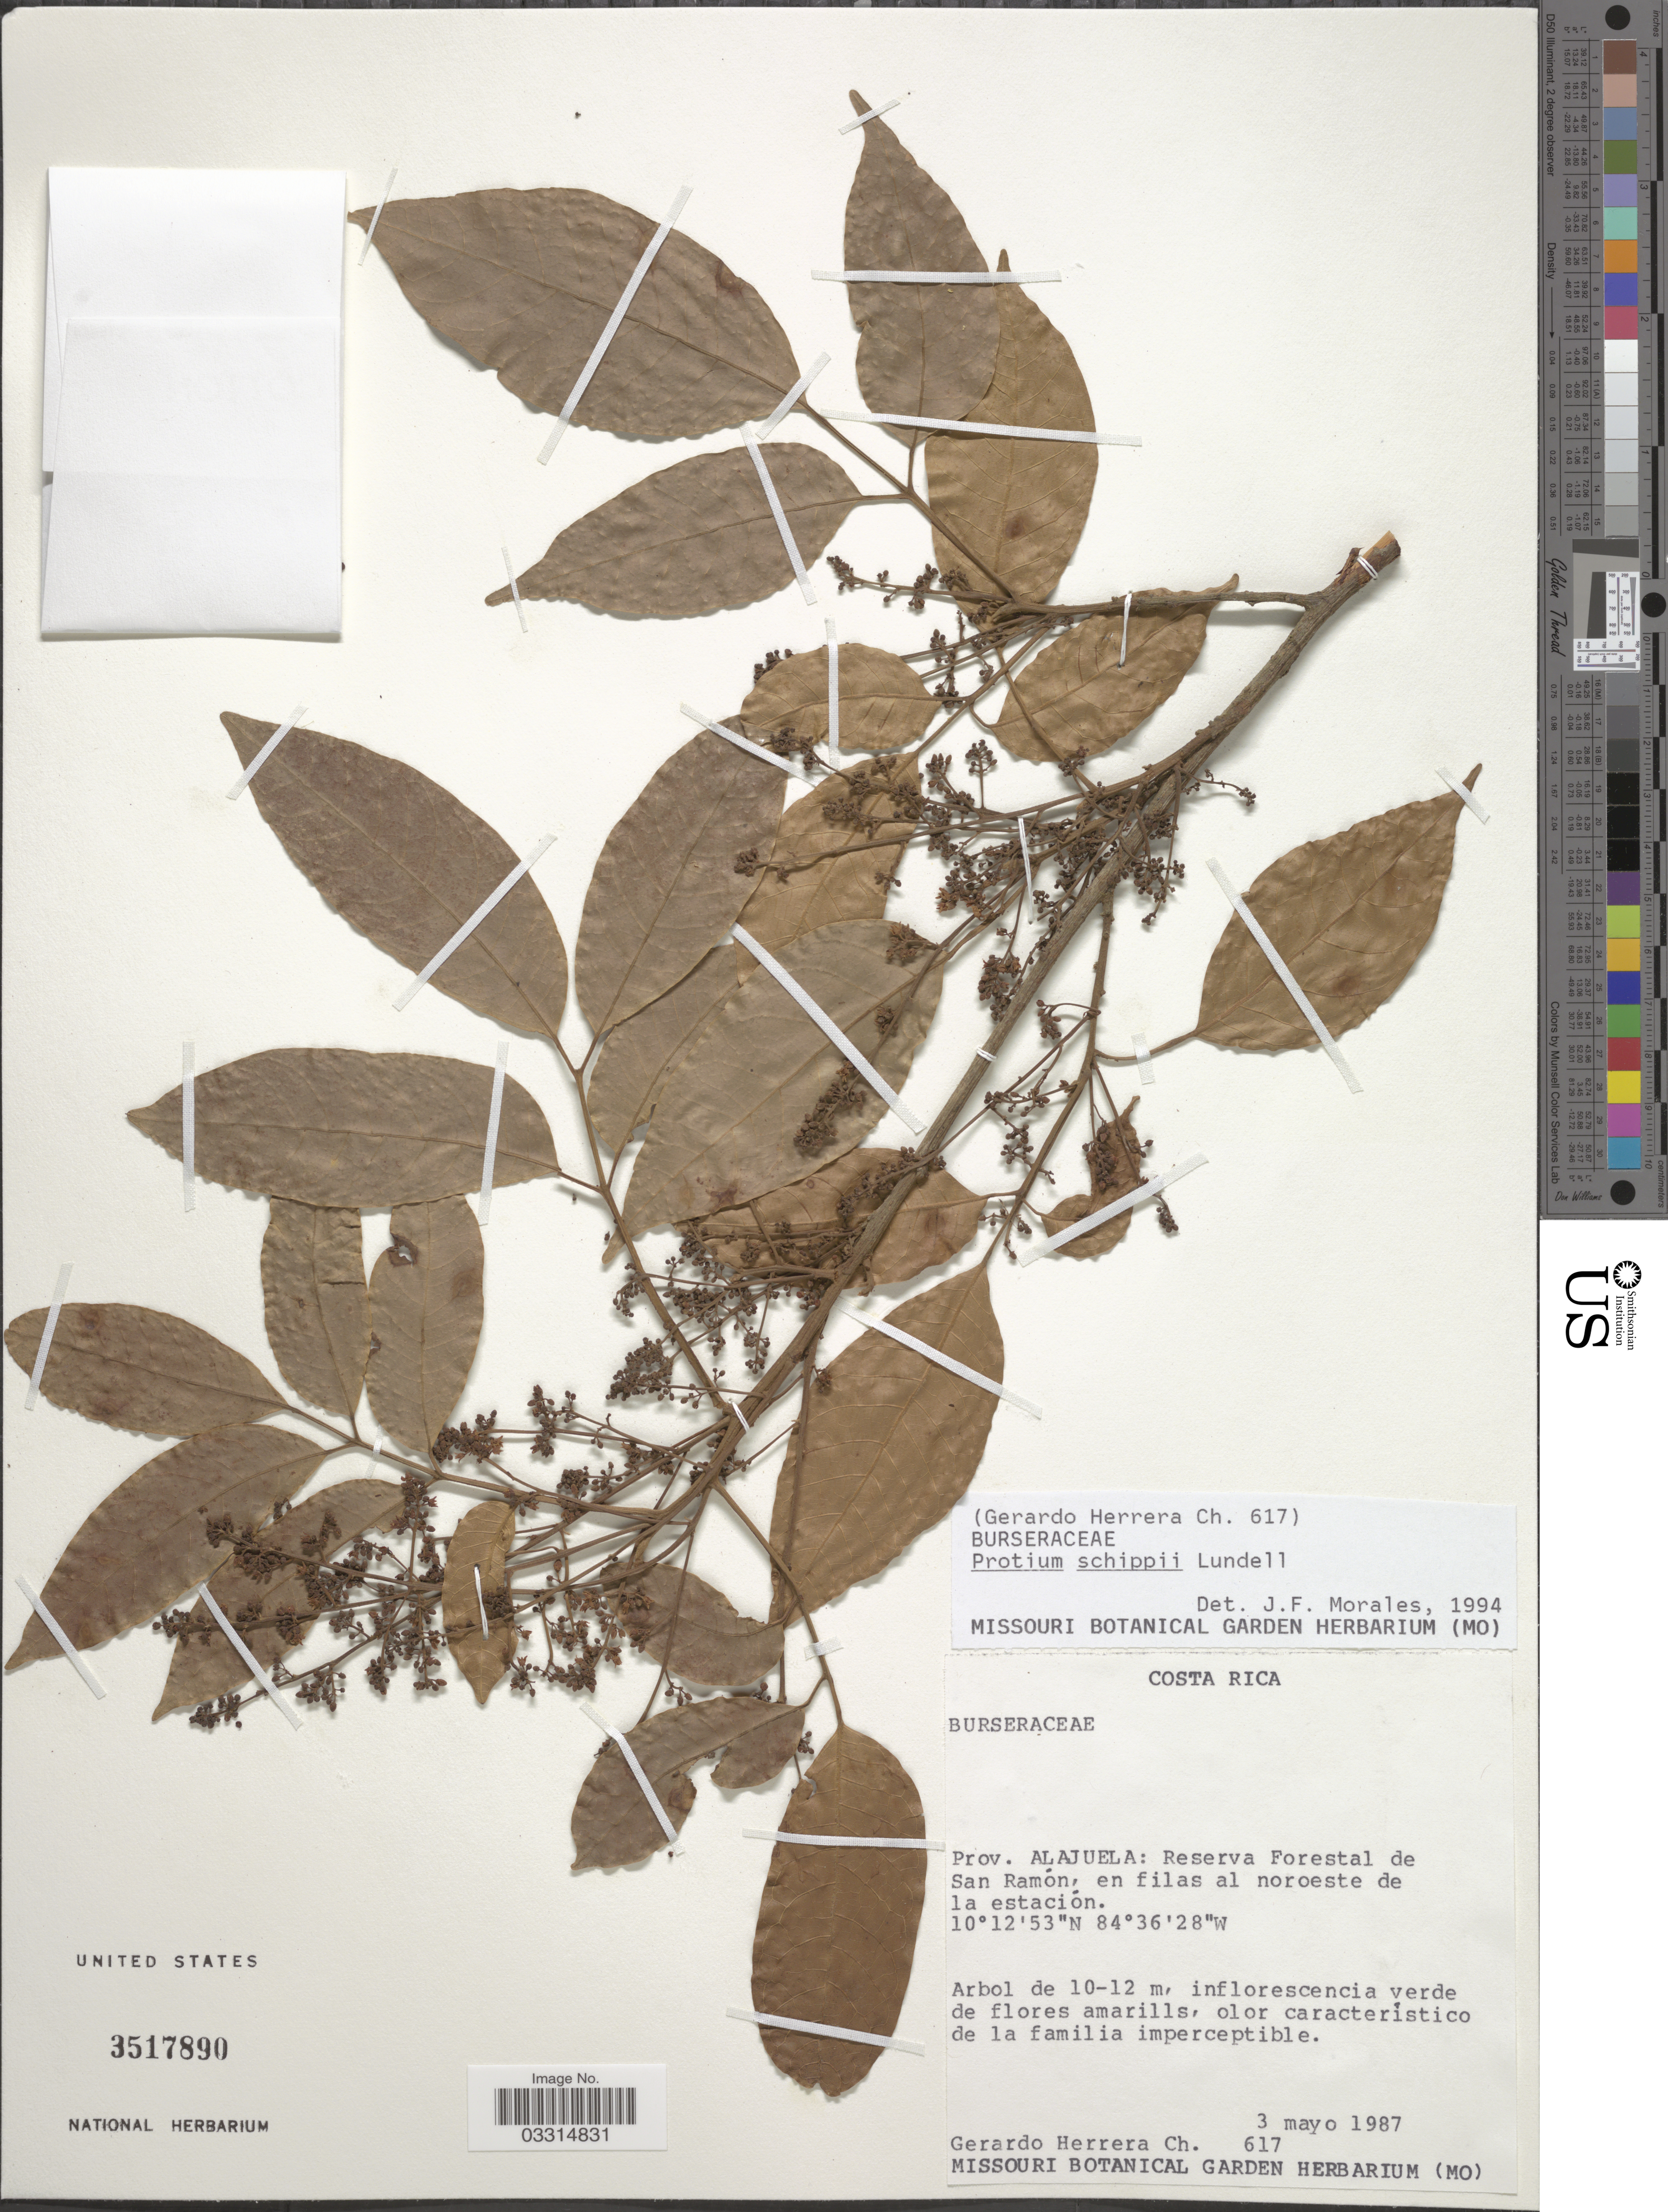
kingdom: Plantae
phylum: Tracheophyta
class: Magnoliopsida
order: Sapindales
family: Burseraceae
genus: Protium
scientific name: Protium confusum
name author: (Rose) Pittier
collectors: G. Herrera Ch.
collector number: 617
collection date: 1987-05-03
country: Costa Rica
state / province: Alajuela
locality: Reserva Forestal de San Ramón, en filas al noroeste de la estación.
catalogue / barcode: US 3517890